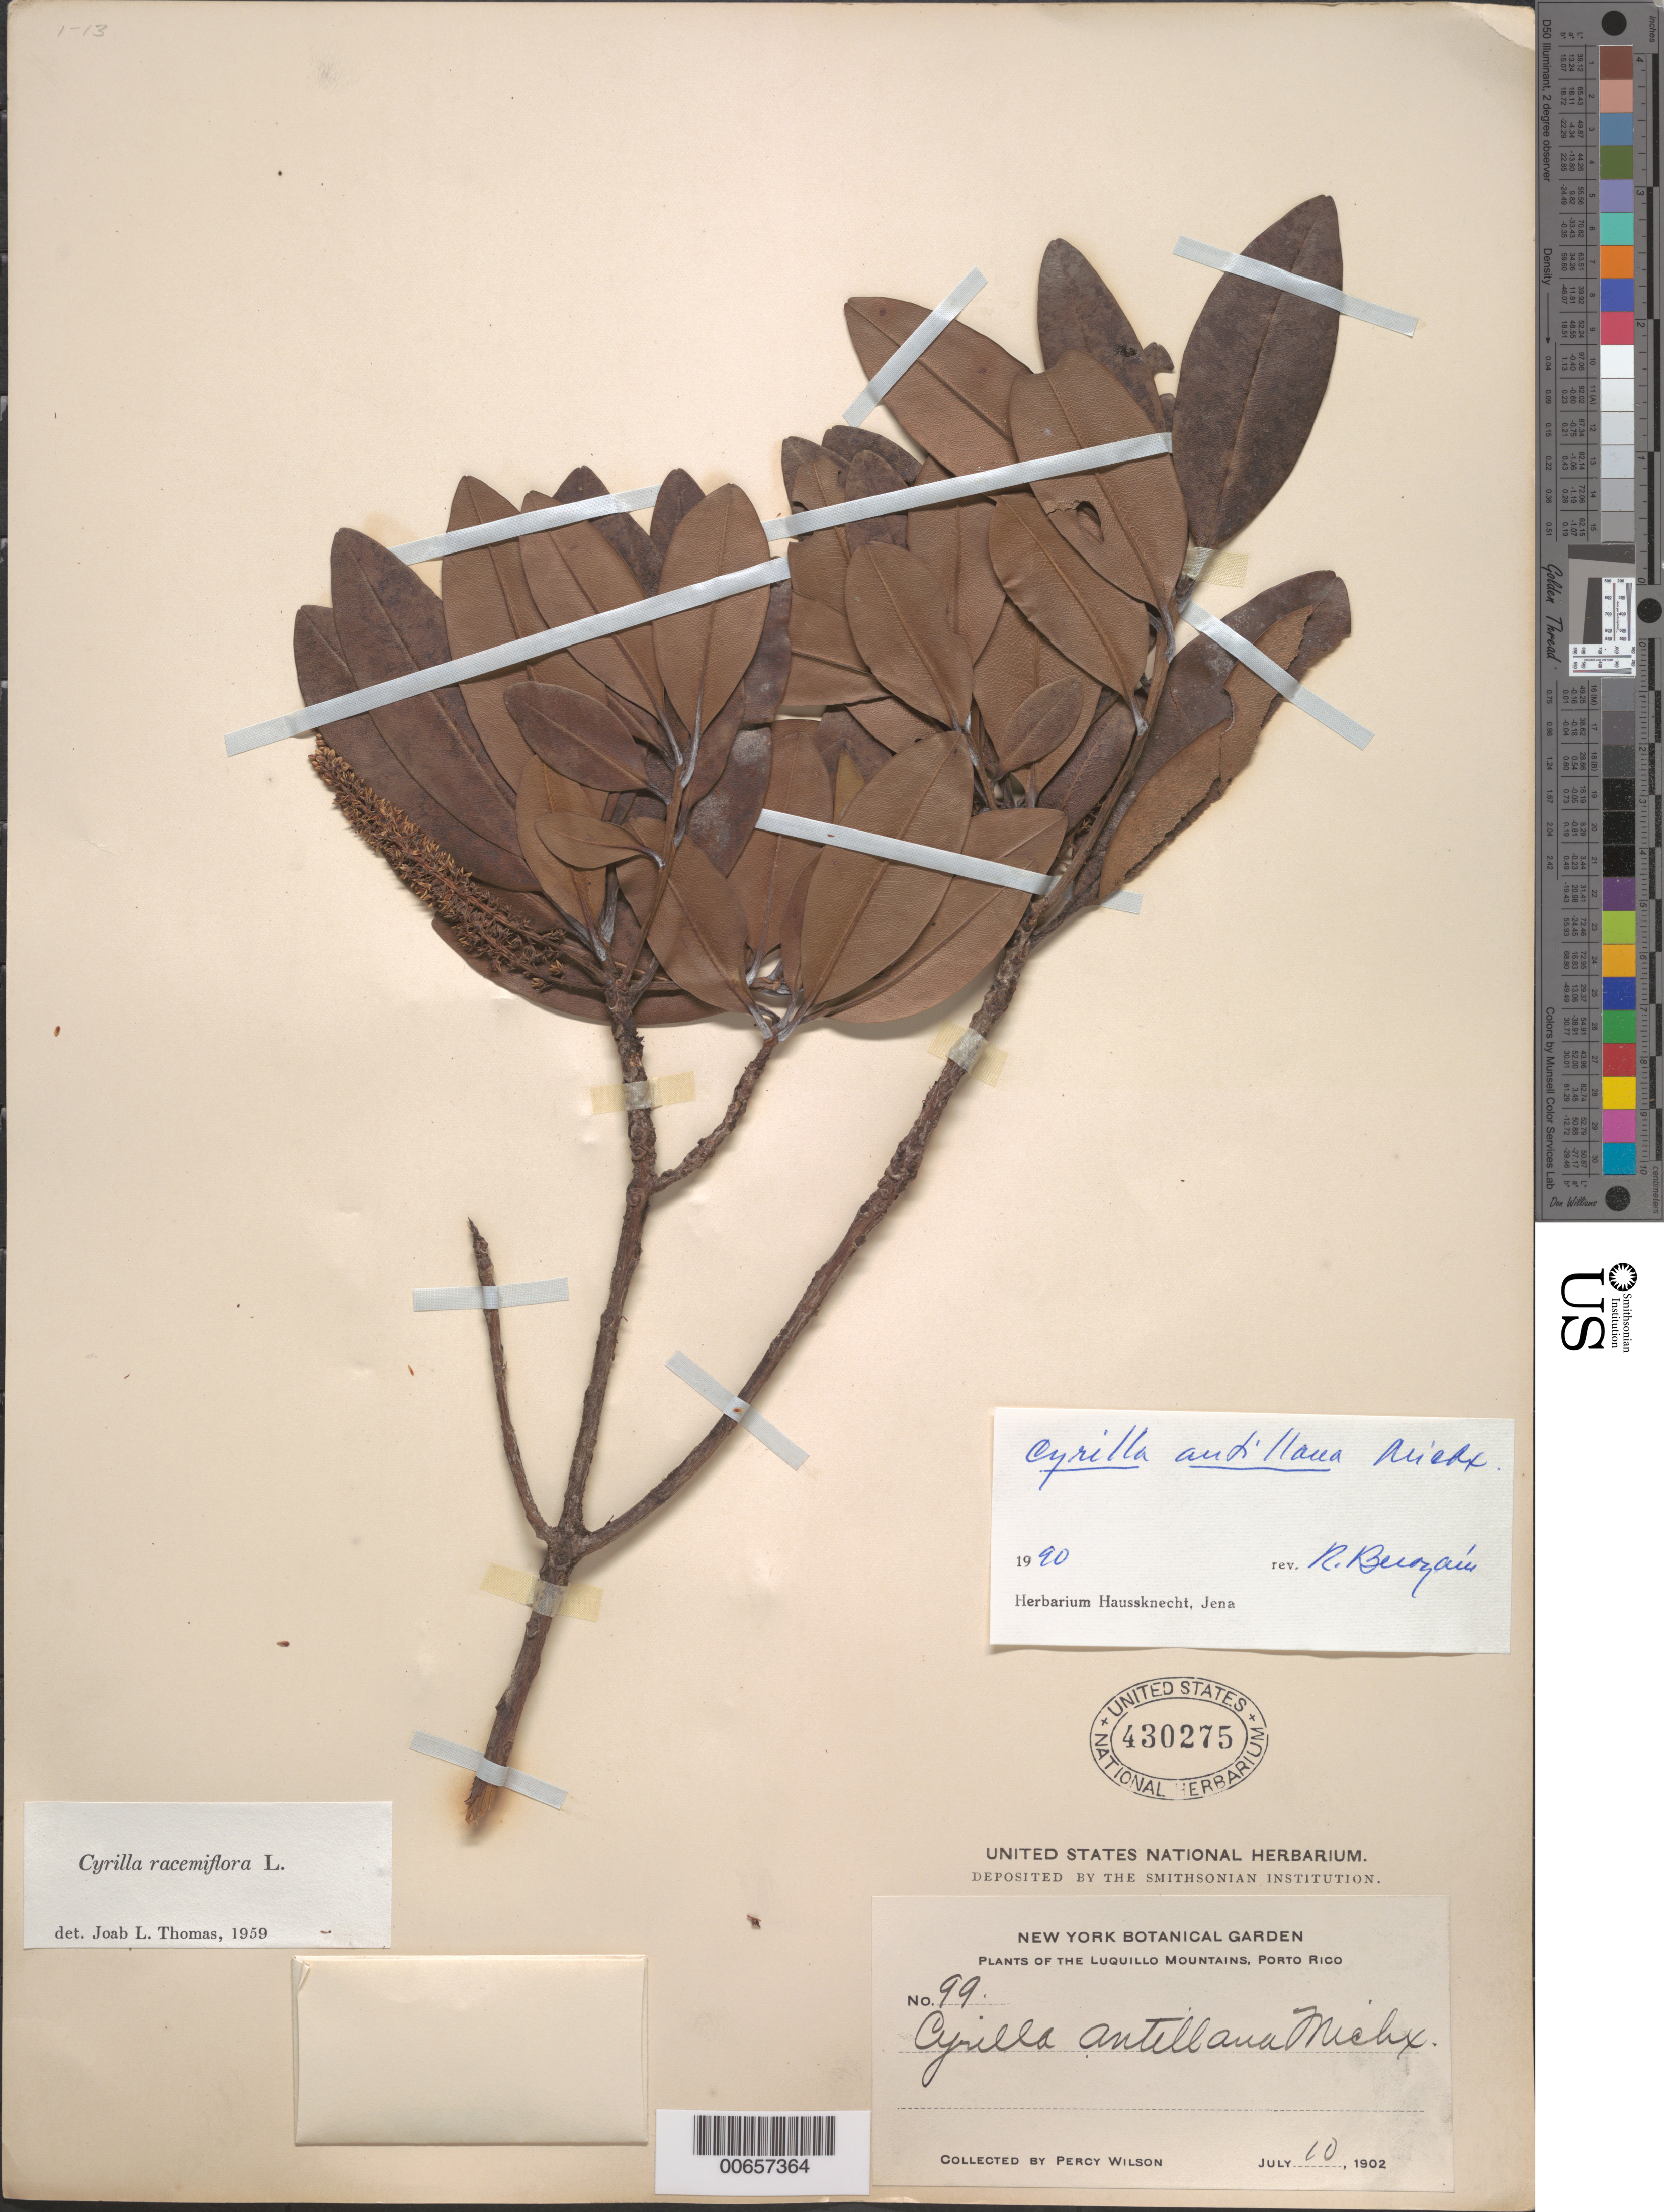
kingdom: Plantae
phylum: Tracheophyta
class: Magnoliopsida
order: Ericales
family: Cyrillaceae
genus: Cyrilla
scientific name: Cyrilla racemiflora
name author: L.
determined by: Berozain, R.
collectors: P. Wilson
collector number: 99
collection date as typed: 10 Jul 1902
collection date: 1902-07-10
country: Puerto Rico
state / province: Luquillo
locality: Luquillo Mts.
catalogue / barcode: US 430275